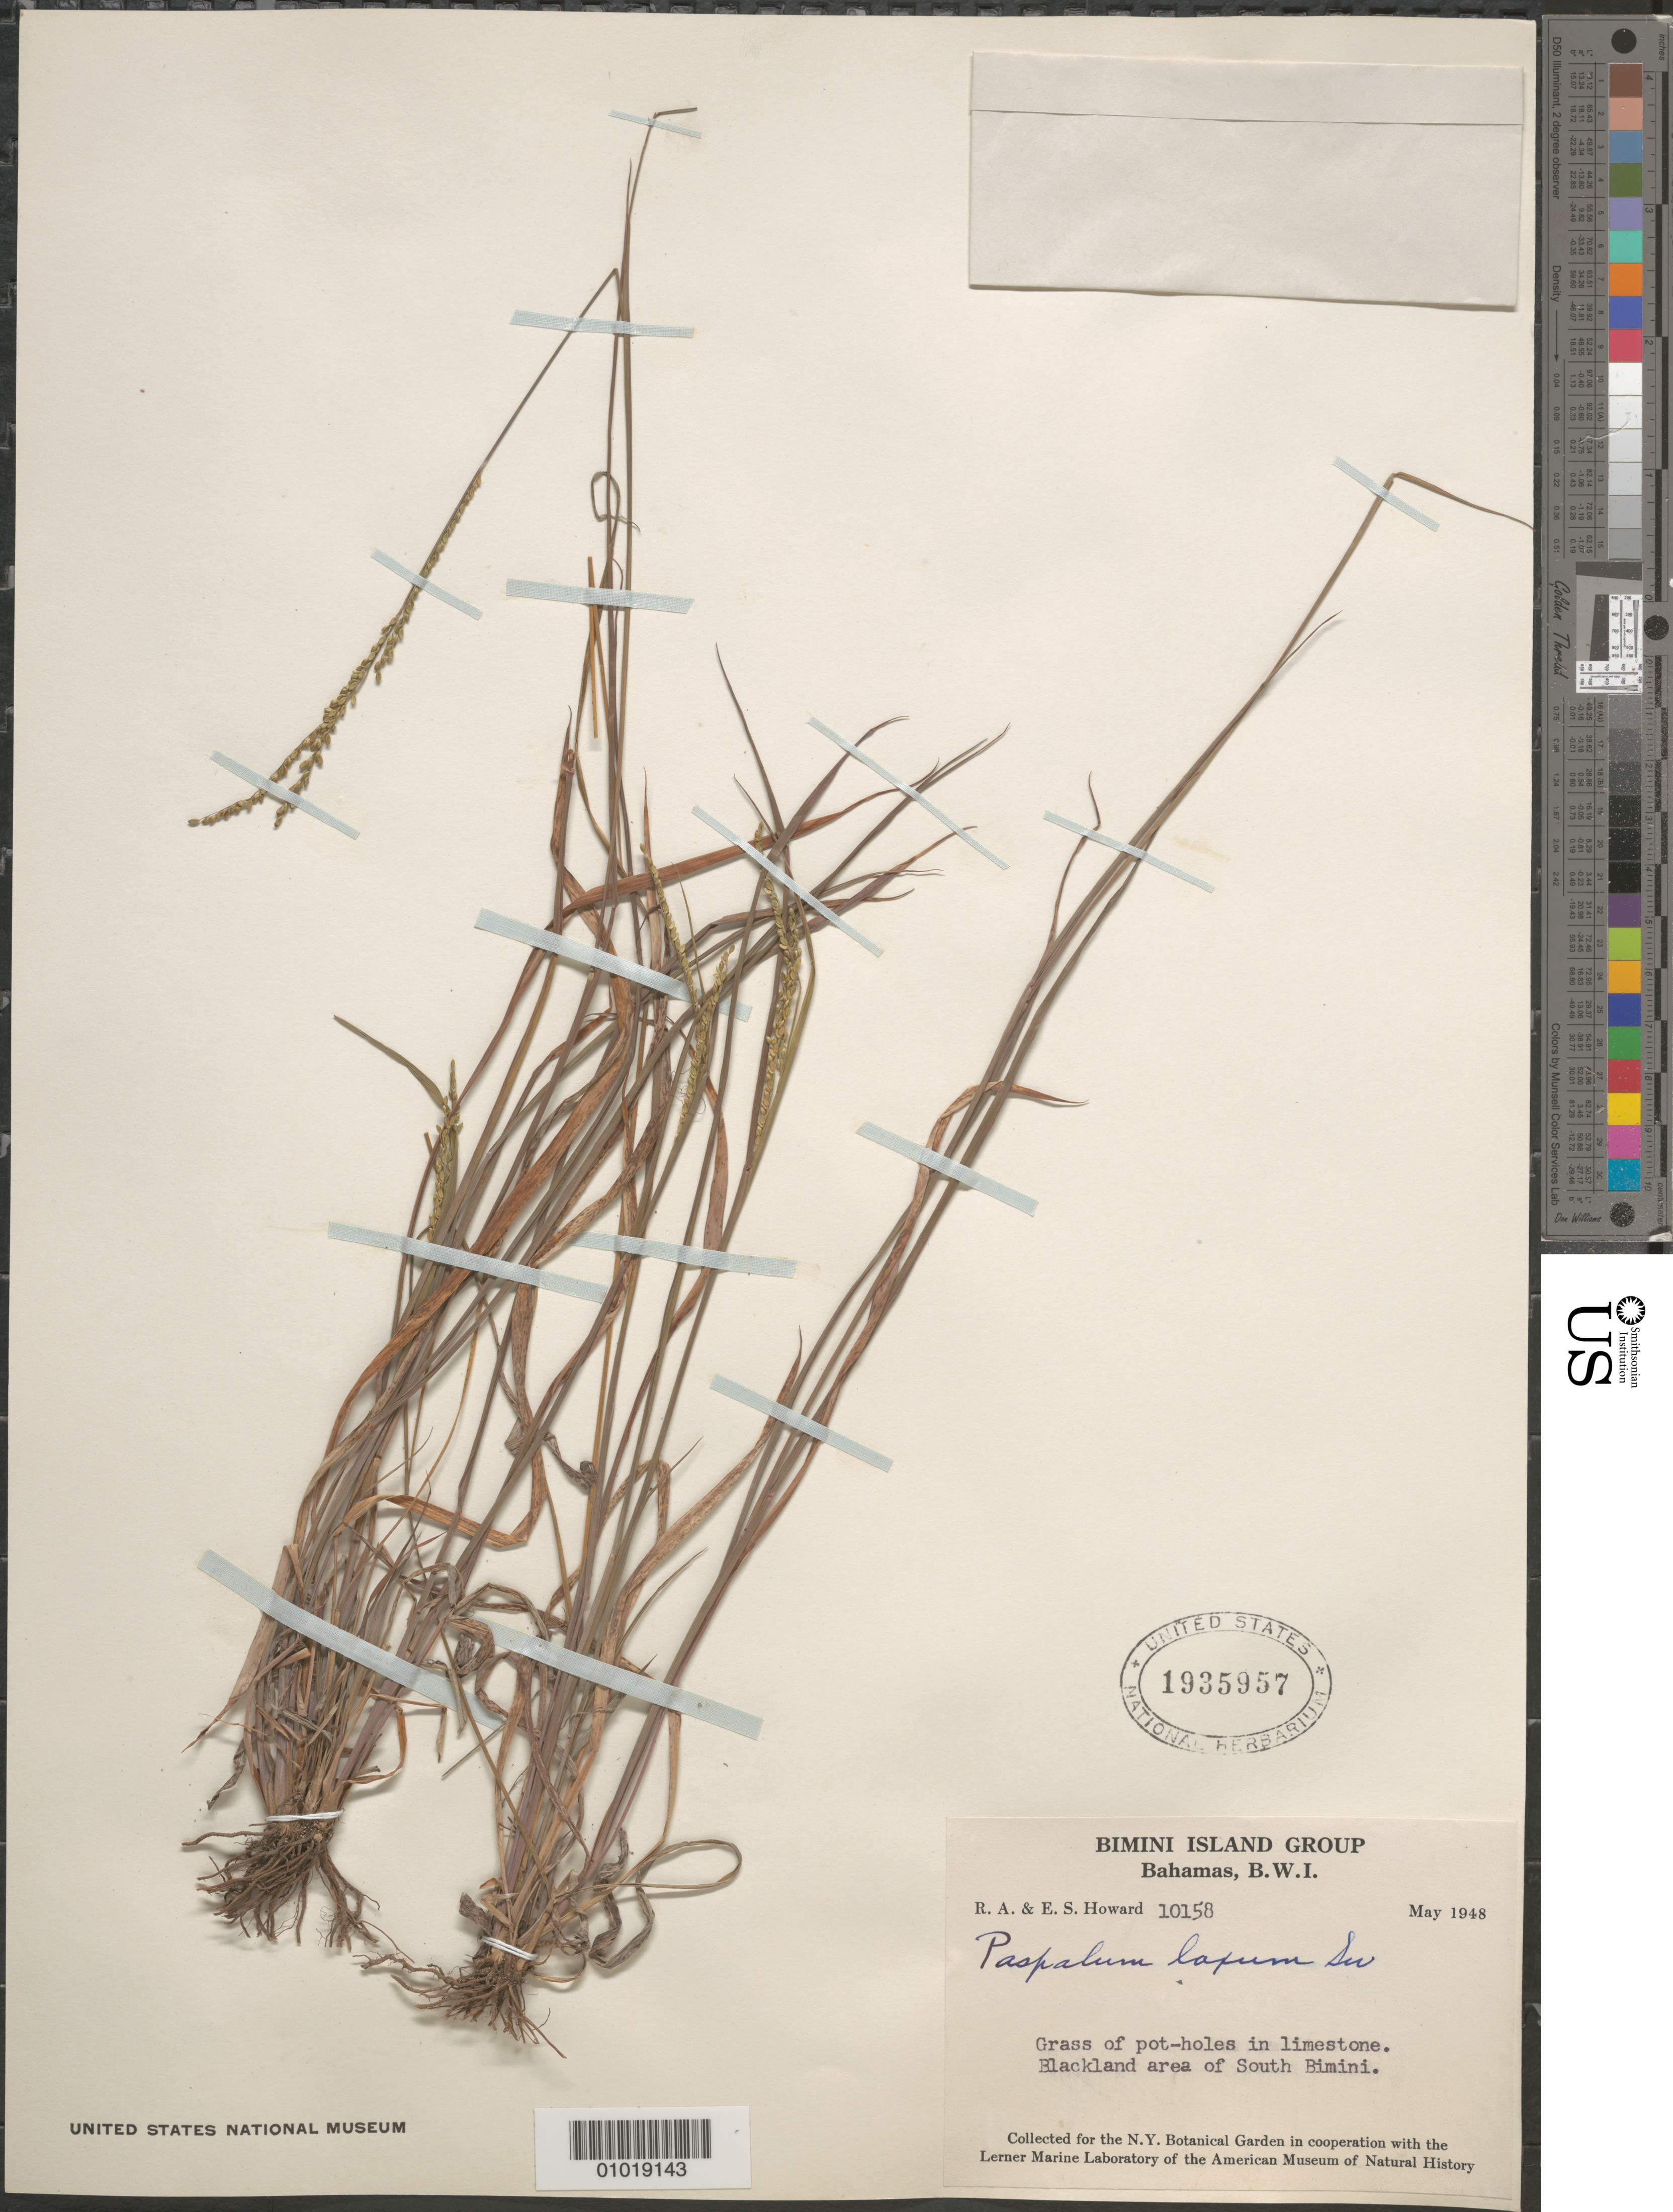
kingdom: Plantae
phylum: Tracheophyta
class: Liliopsida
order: Poales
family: Poaceae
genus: Paspalum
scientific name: Paspalum laxum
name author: Lam.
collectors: R. A. Howard & E. S. Howard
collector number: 10158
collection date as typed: May 1948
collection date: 1948-05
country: Bahamas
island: Bimini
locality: Blackland area of South Bimini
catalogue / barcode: US 1935957